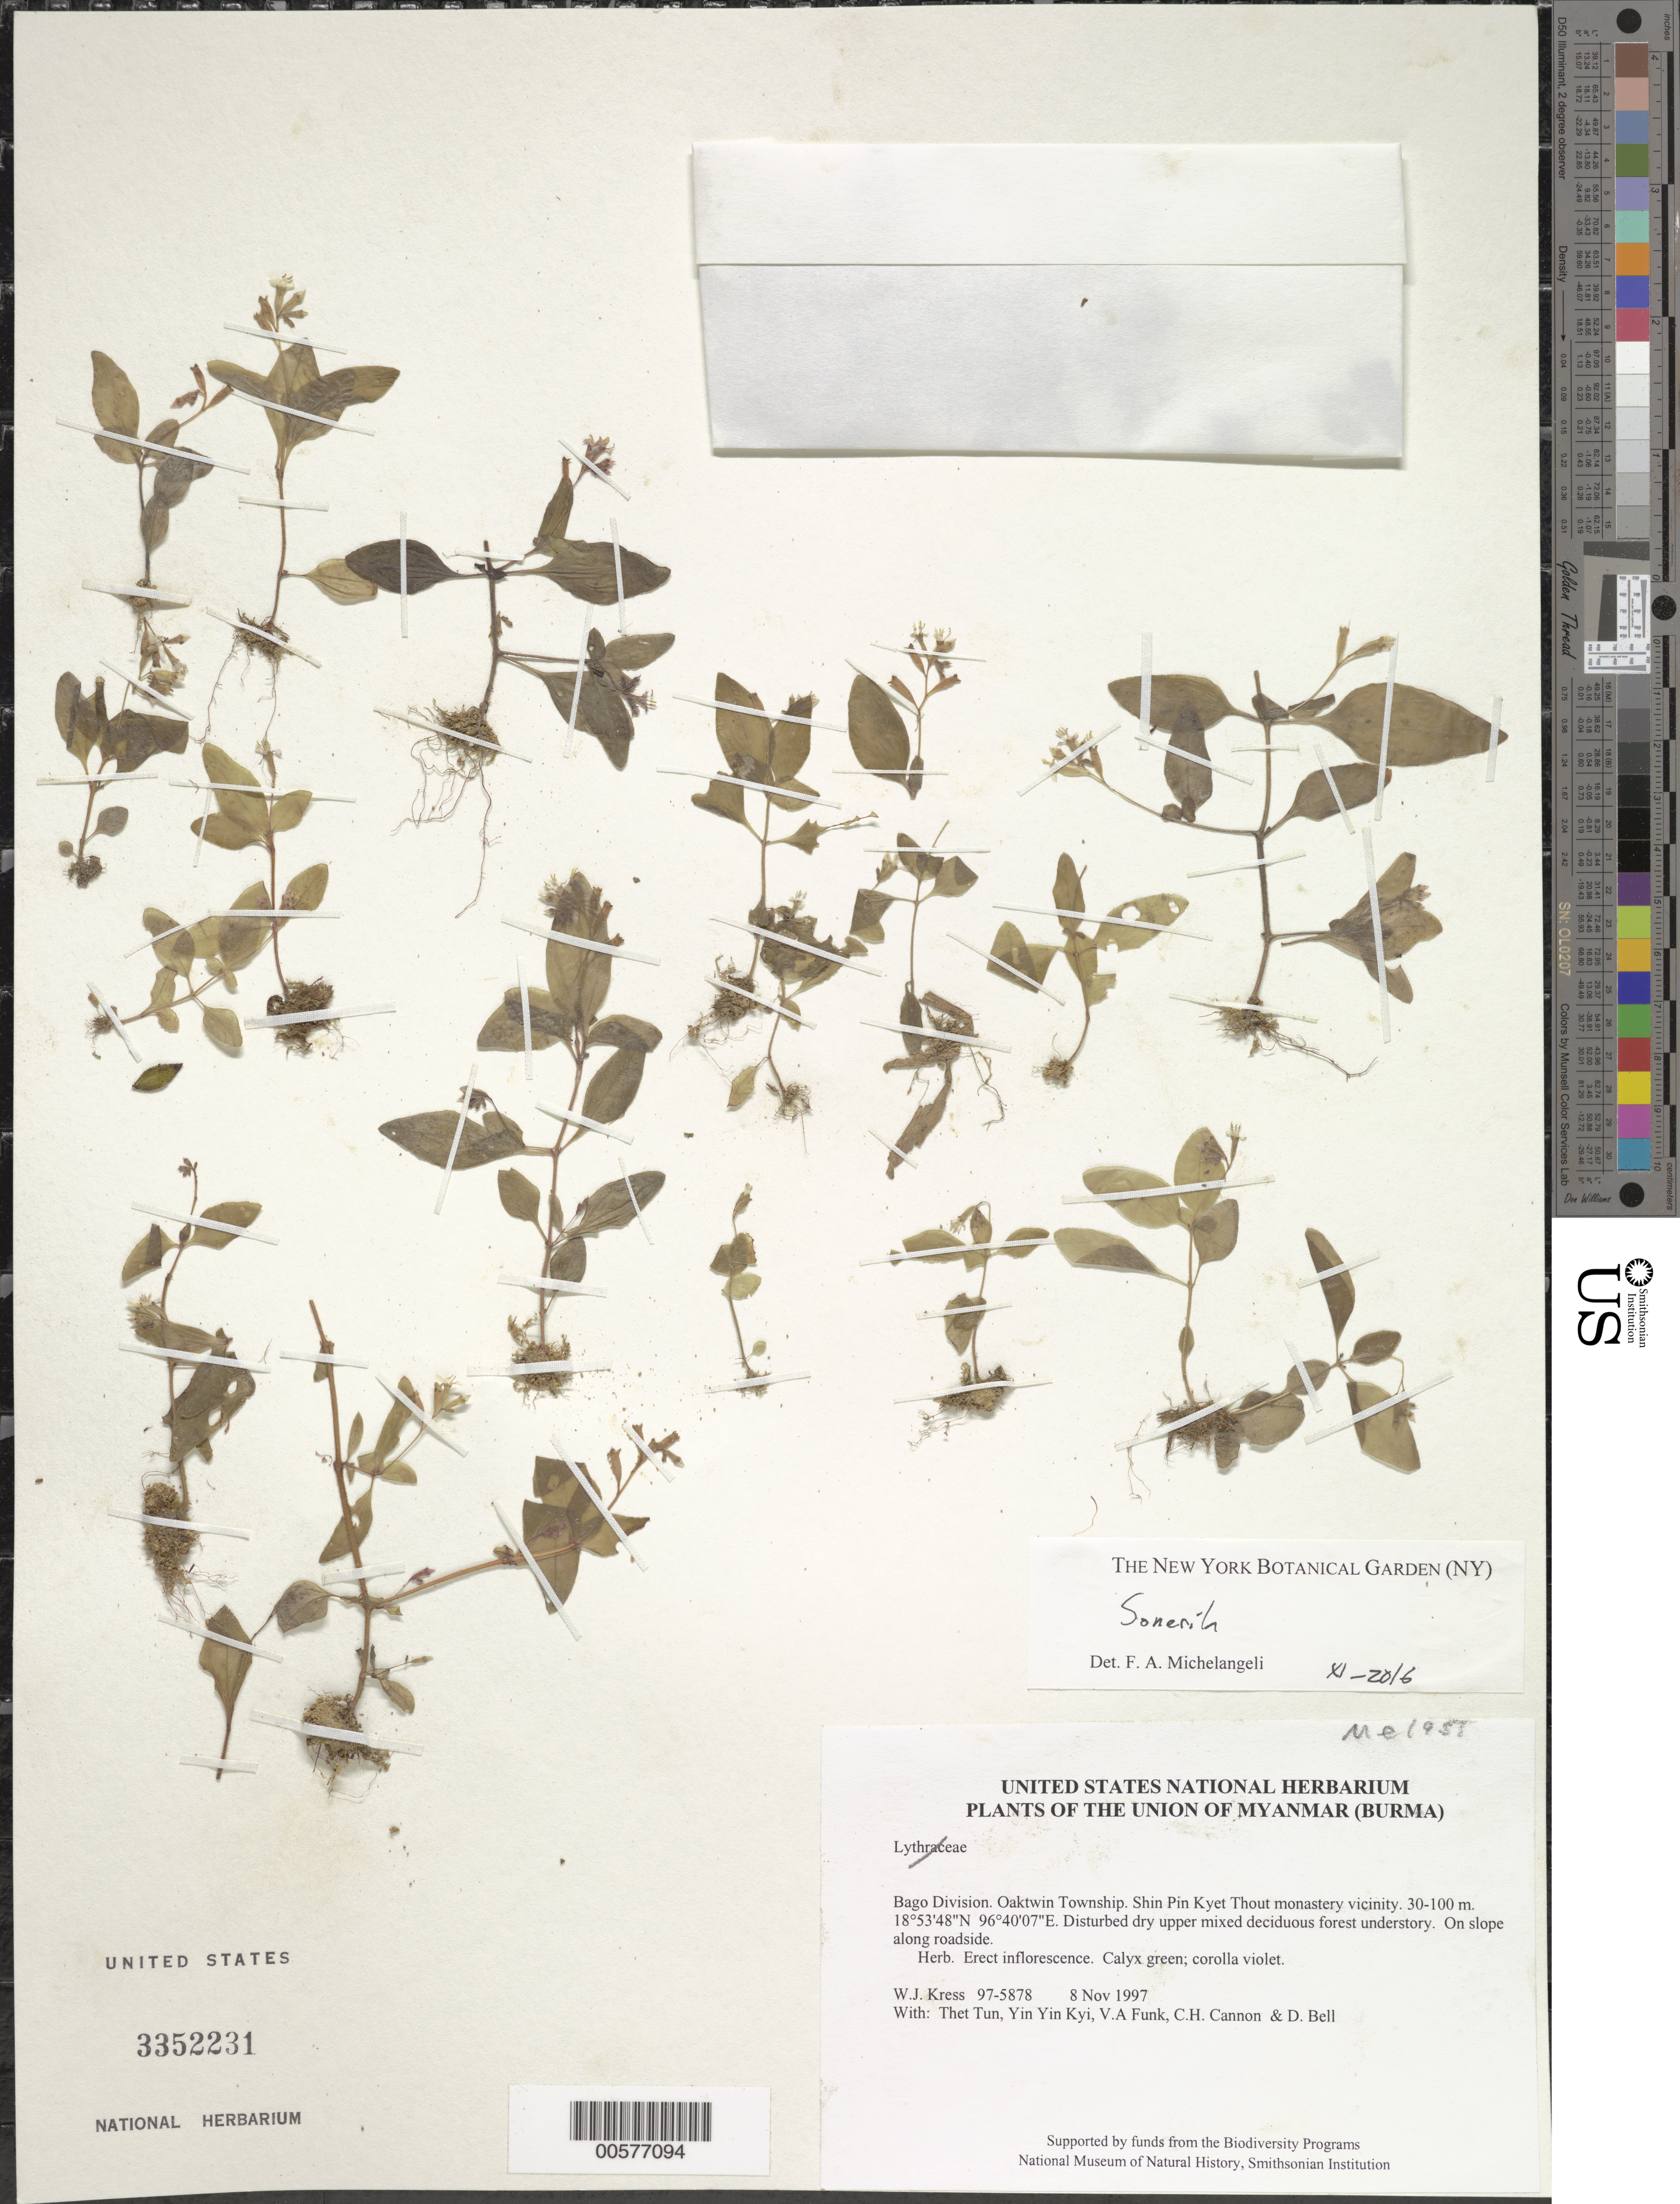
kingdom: Plantae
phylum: Tracheophyta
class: Magnoliopsida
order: Myrtales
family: Melastomataceae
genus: Sonerila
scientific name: Sonerila sp.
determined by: Michelangeli, F. A.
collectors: W. J. Kress, Thet Htun, Yin Yin Kyi, V. Funk, C. H. Cannon & D. A. Bell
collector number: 97-5878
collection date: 1997-11-08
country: Myanmar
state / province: Bago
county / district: Oaktwin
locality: Shin Pin Kyet Thout monastery vicinity.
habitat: Disturbed dry upper mixed deciduous forest understory. On slope along roadside.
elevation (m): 30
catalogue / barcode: US 3352231